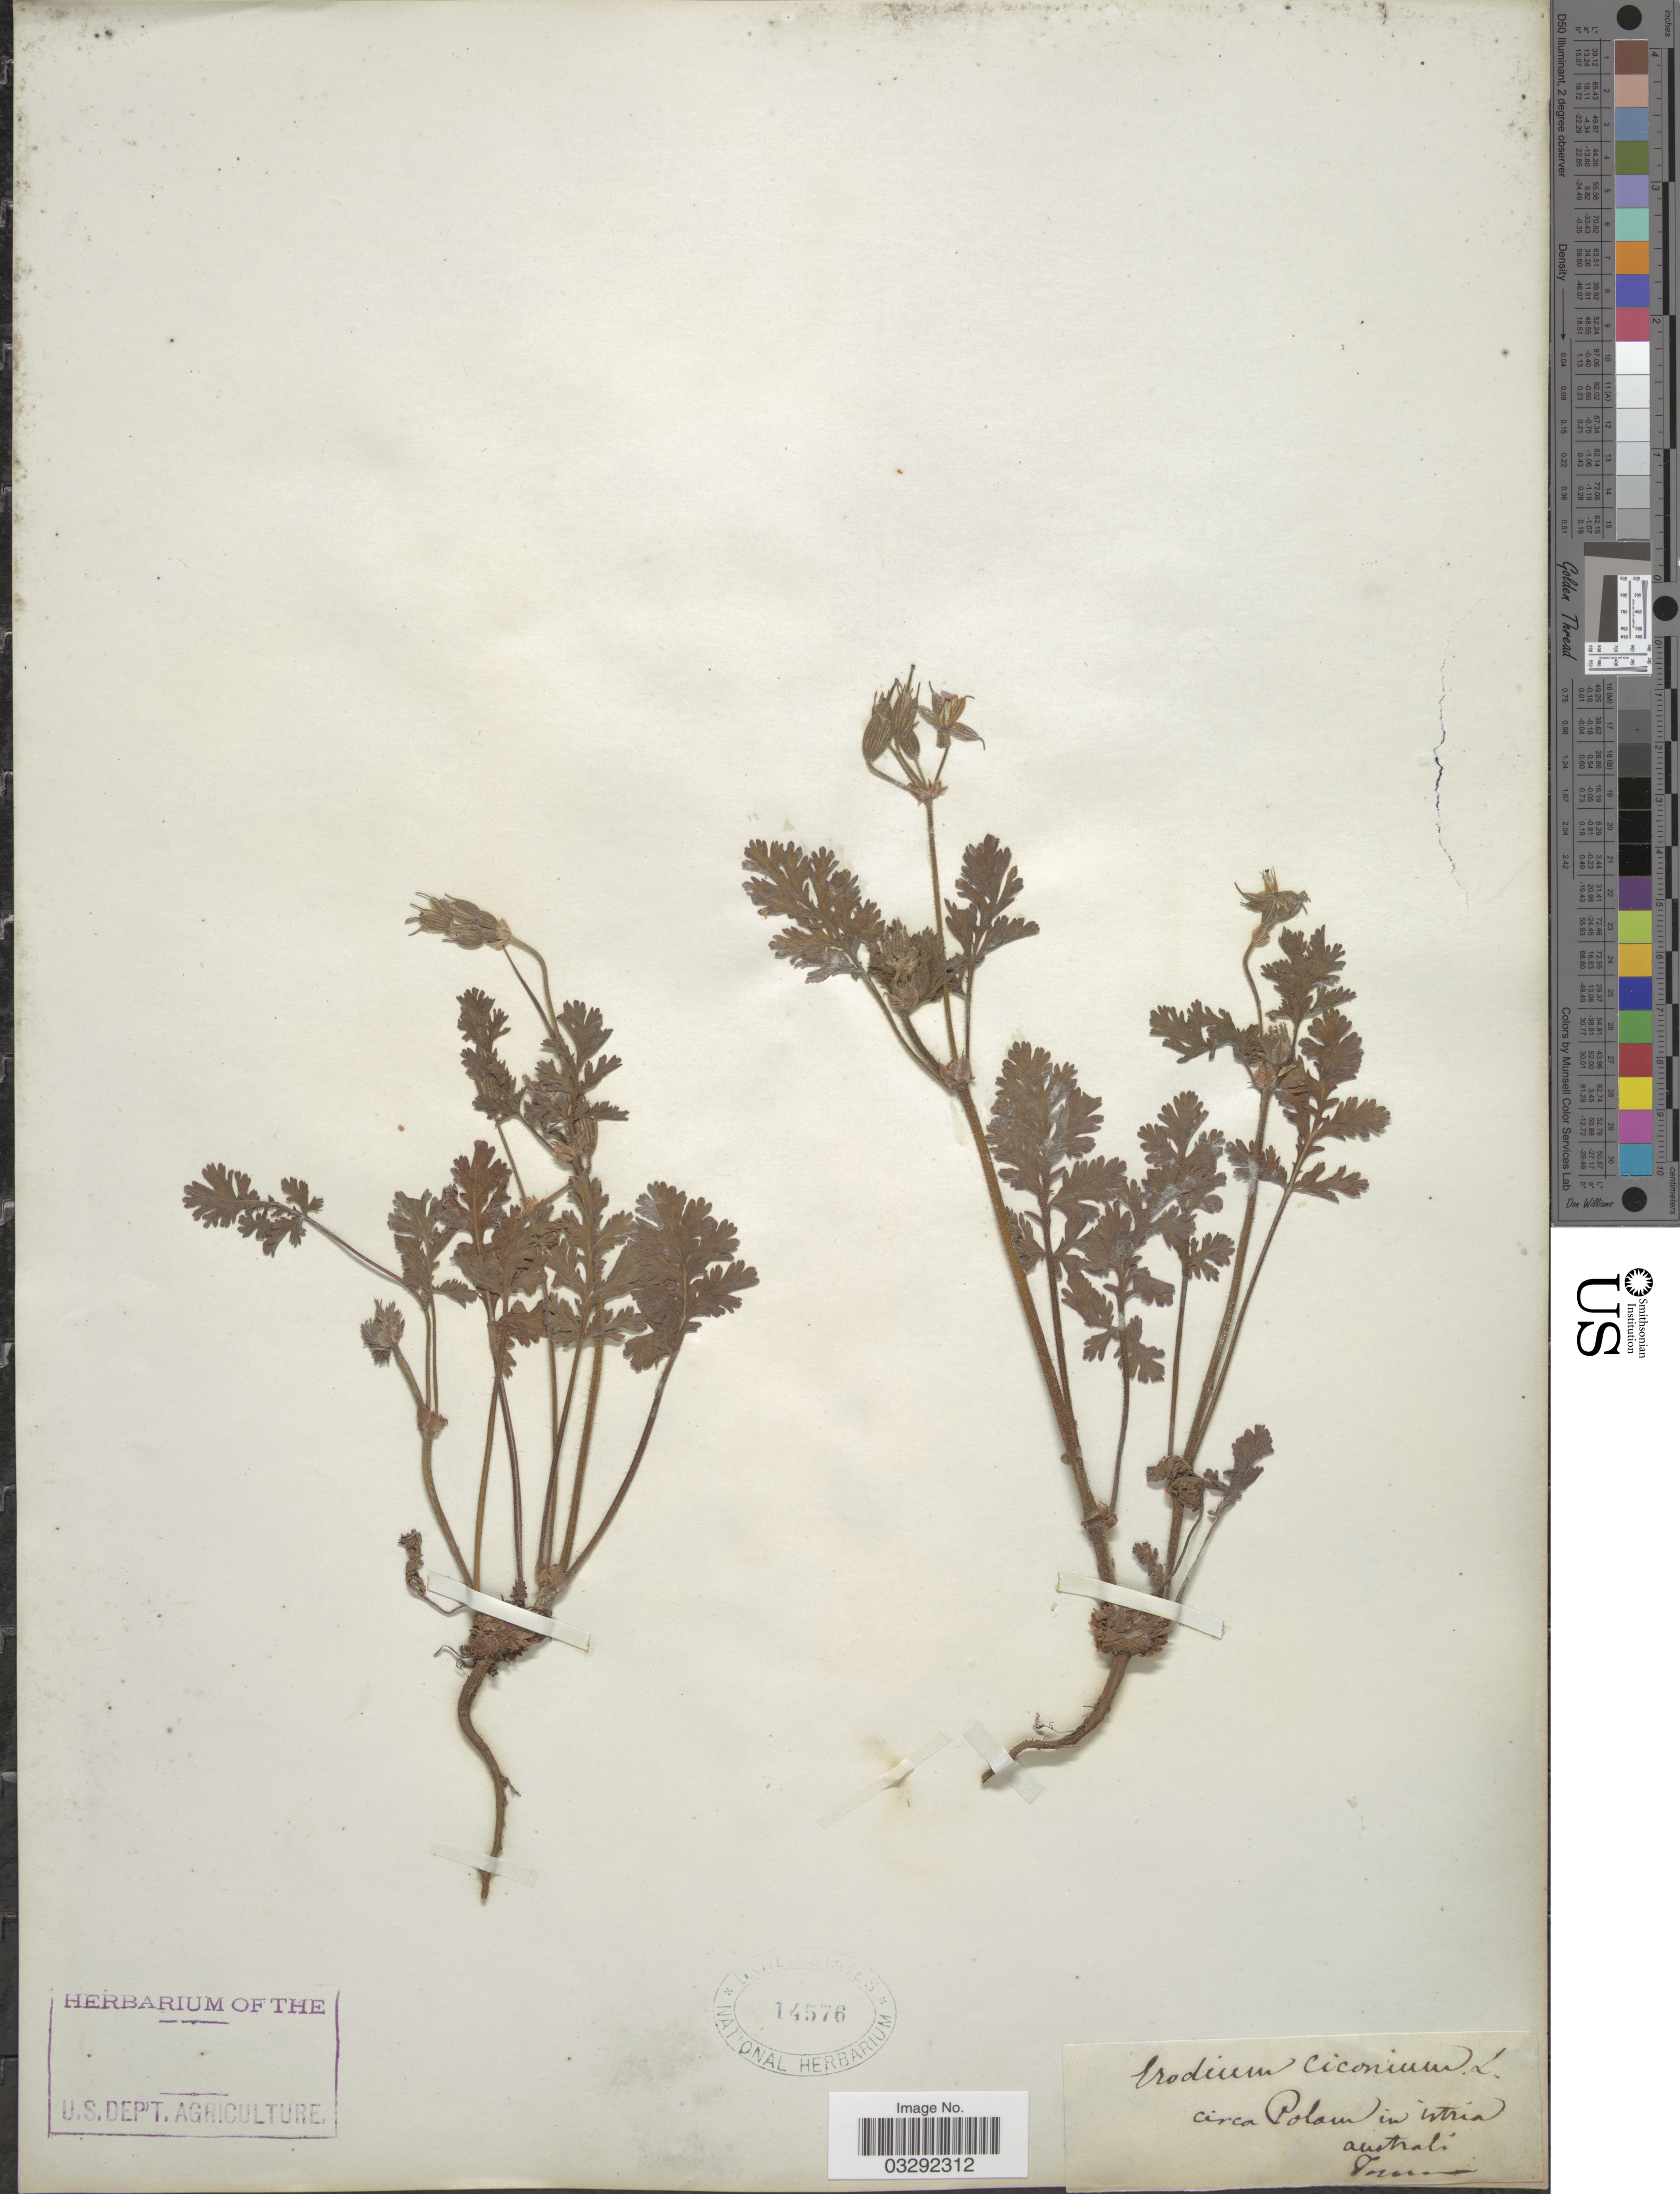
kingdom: Plantae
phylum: Tracheophyta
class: Magnoliopsida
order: Geraniales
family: Geraniaceae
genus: Erodium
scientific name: Erodium ciconium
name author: (L.) L'Hér.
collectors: Temu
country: Croatia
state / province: Istria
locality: Circa Polam in istria australs [interpreted].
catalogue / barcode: US 14576